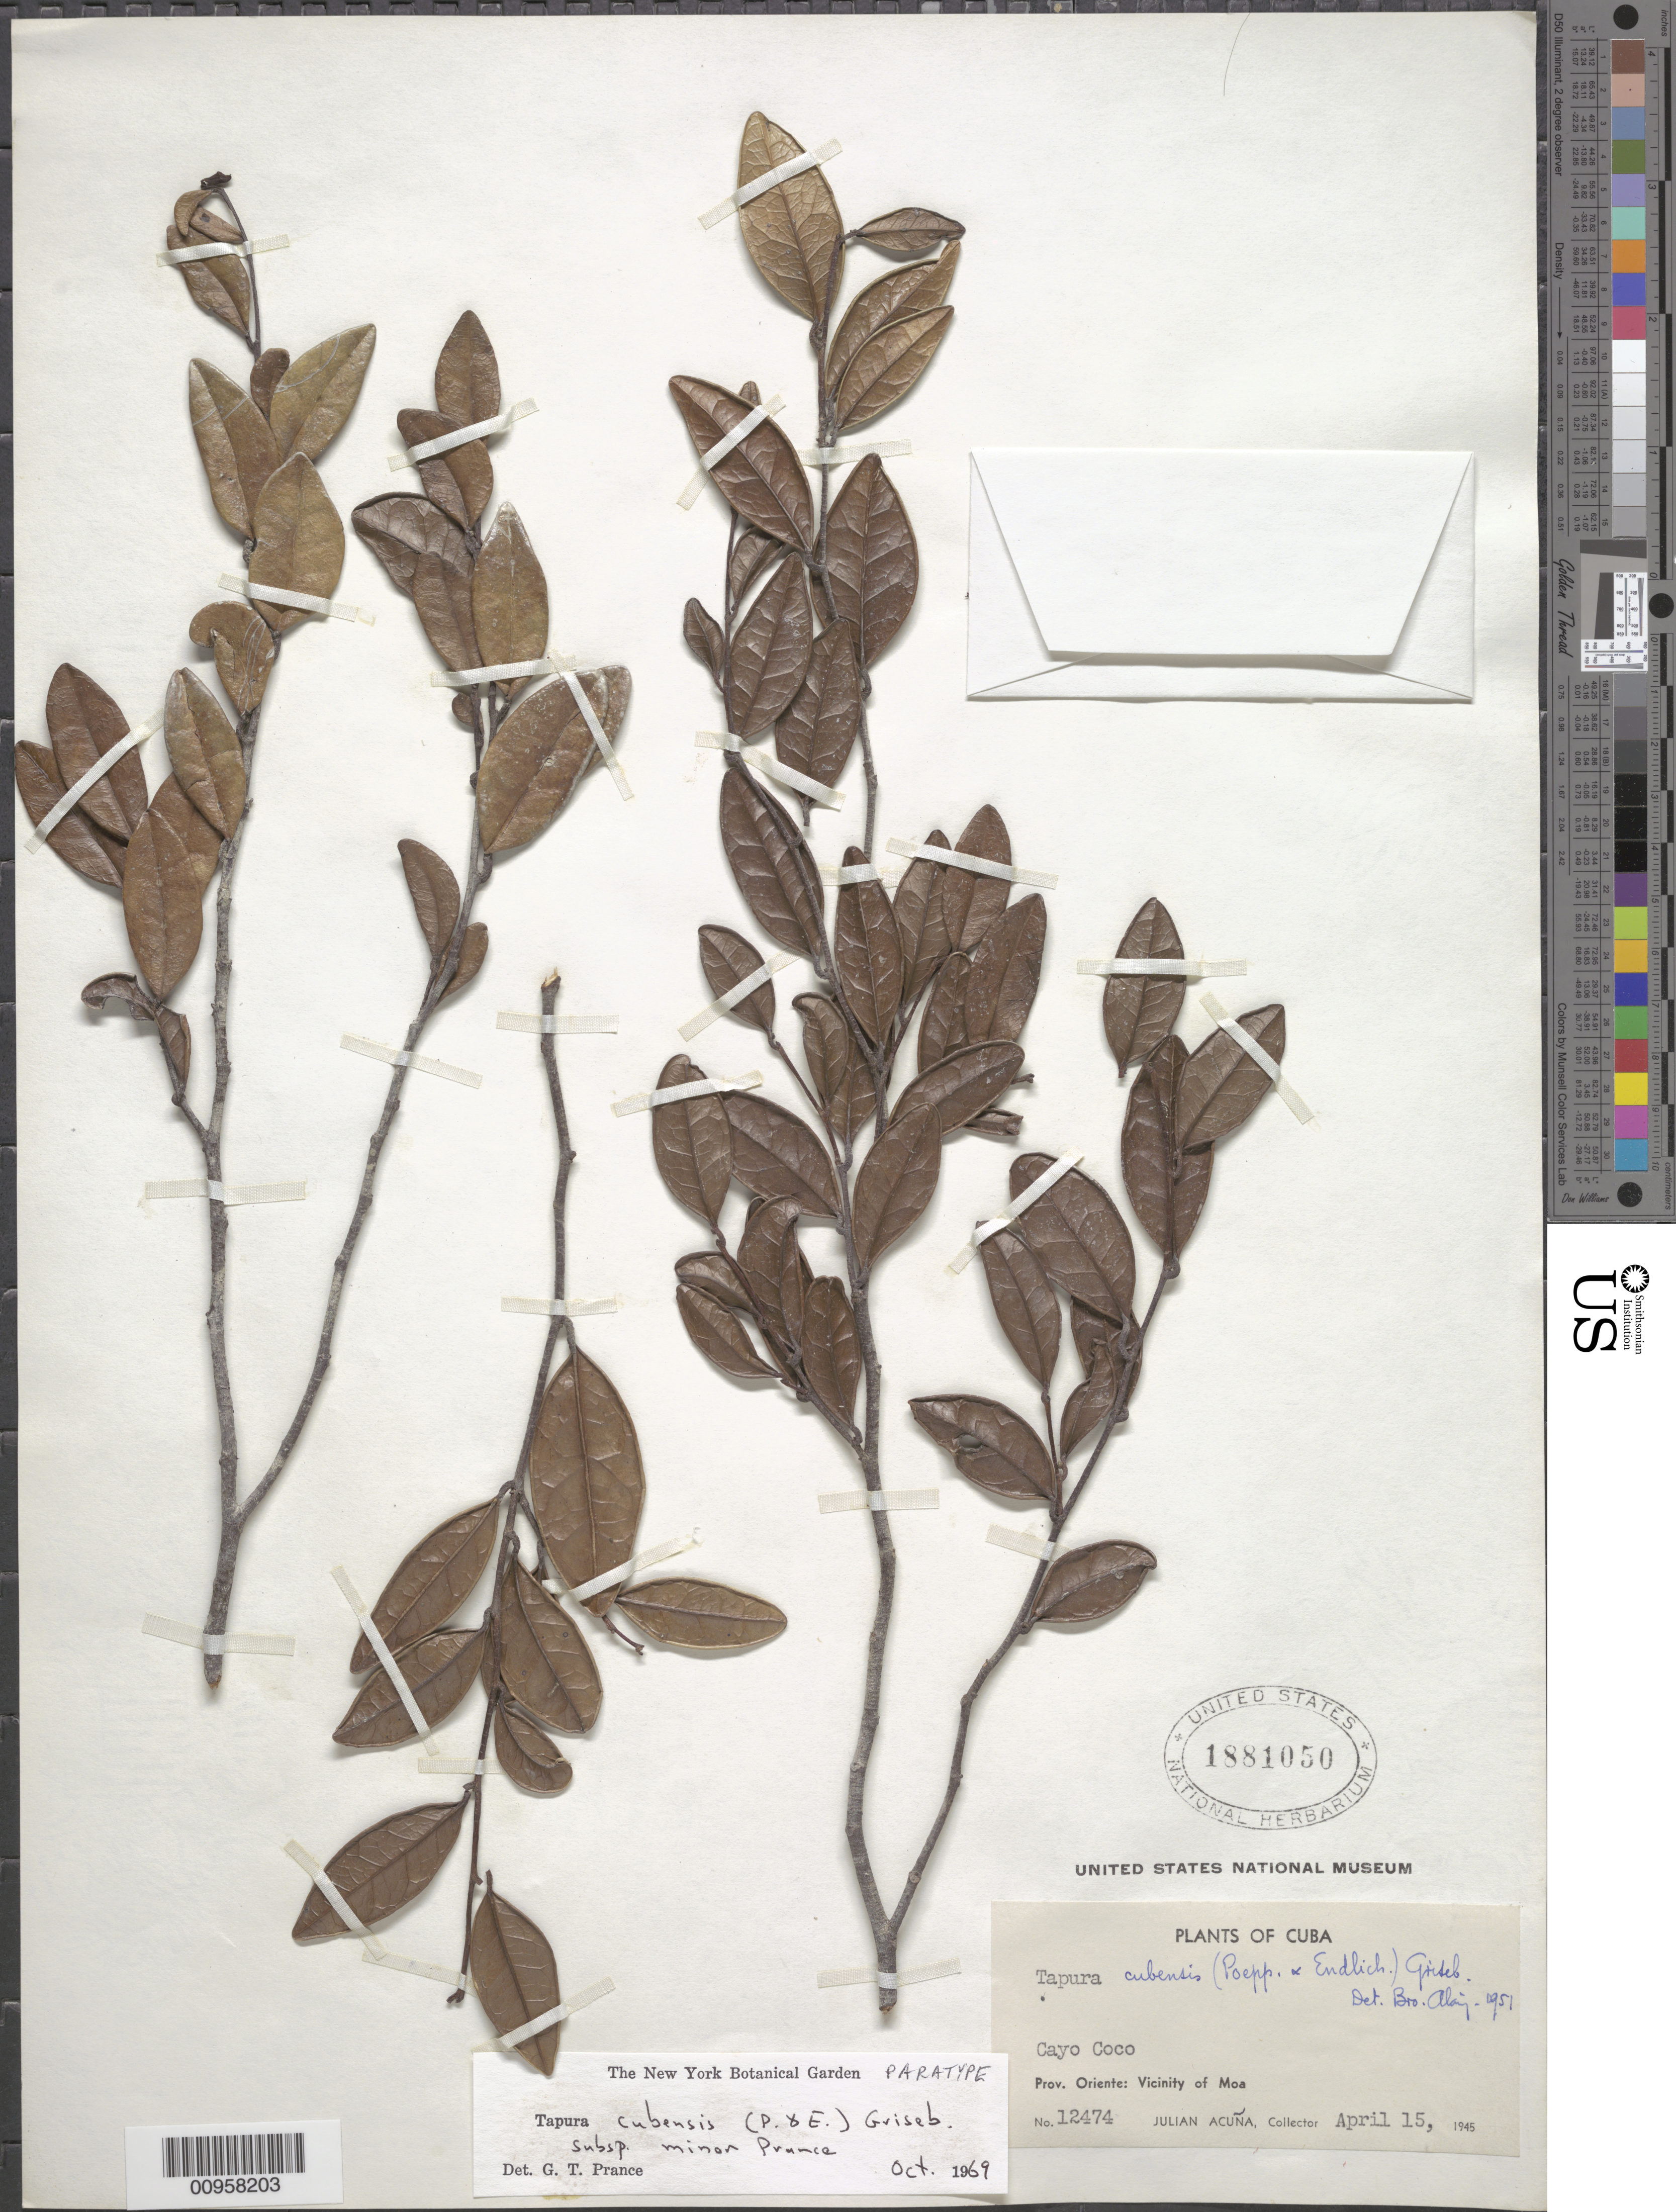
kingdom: Plantae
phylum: Tracheophyta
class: Magnoliopsida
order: Malpighiales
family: Dichapetalaceae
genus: Tapura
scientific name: Tapura cubensis subsp. minor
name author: Prance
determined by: Prance, G. T.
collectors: J. Acuña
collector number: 12474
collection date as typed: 15 Apr 1945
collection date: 1945-04-15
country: Cuba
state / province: Holguín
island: Cuba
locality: Vicinity of Moa [Oriente], Cayo Coco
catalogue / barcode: US 1881050